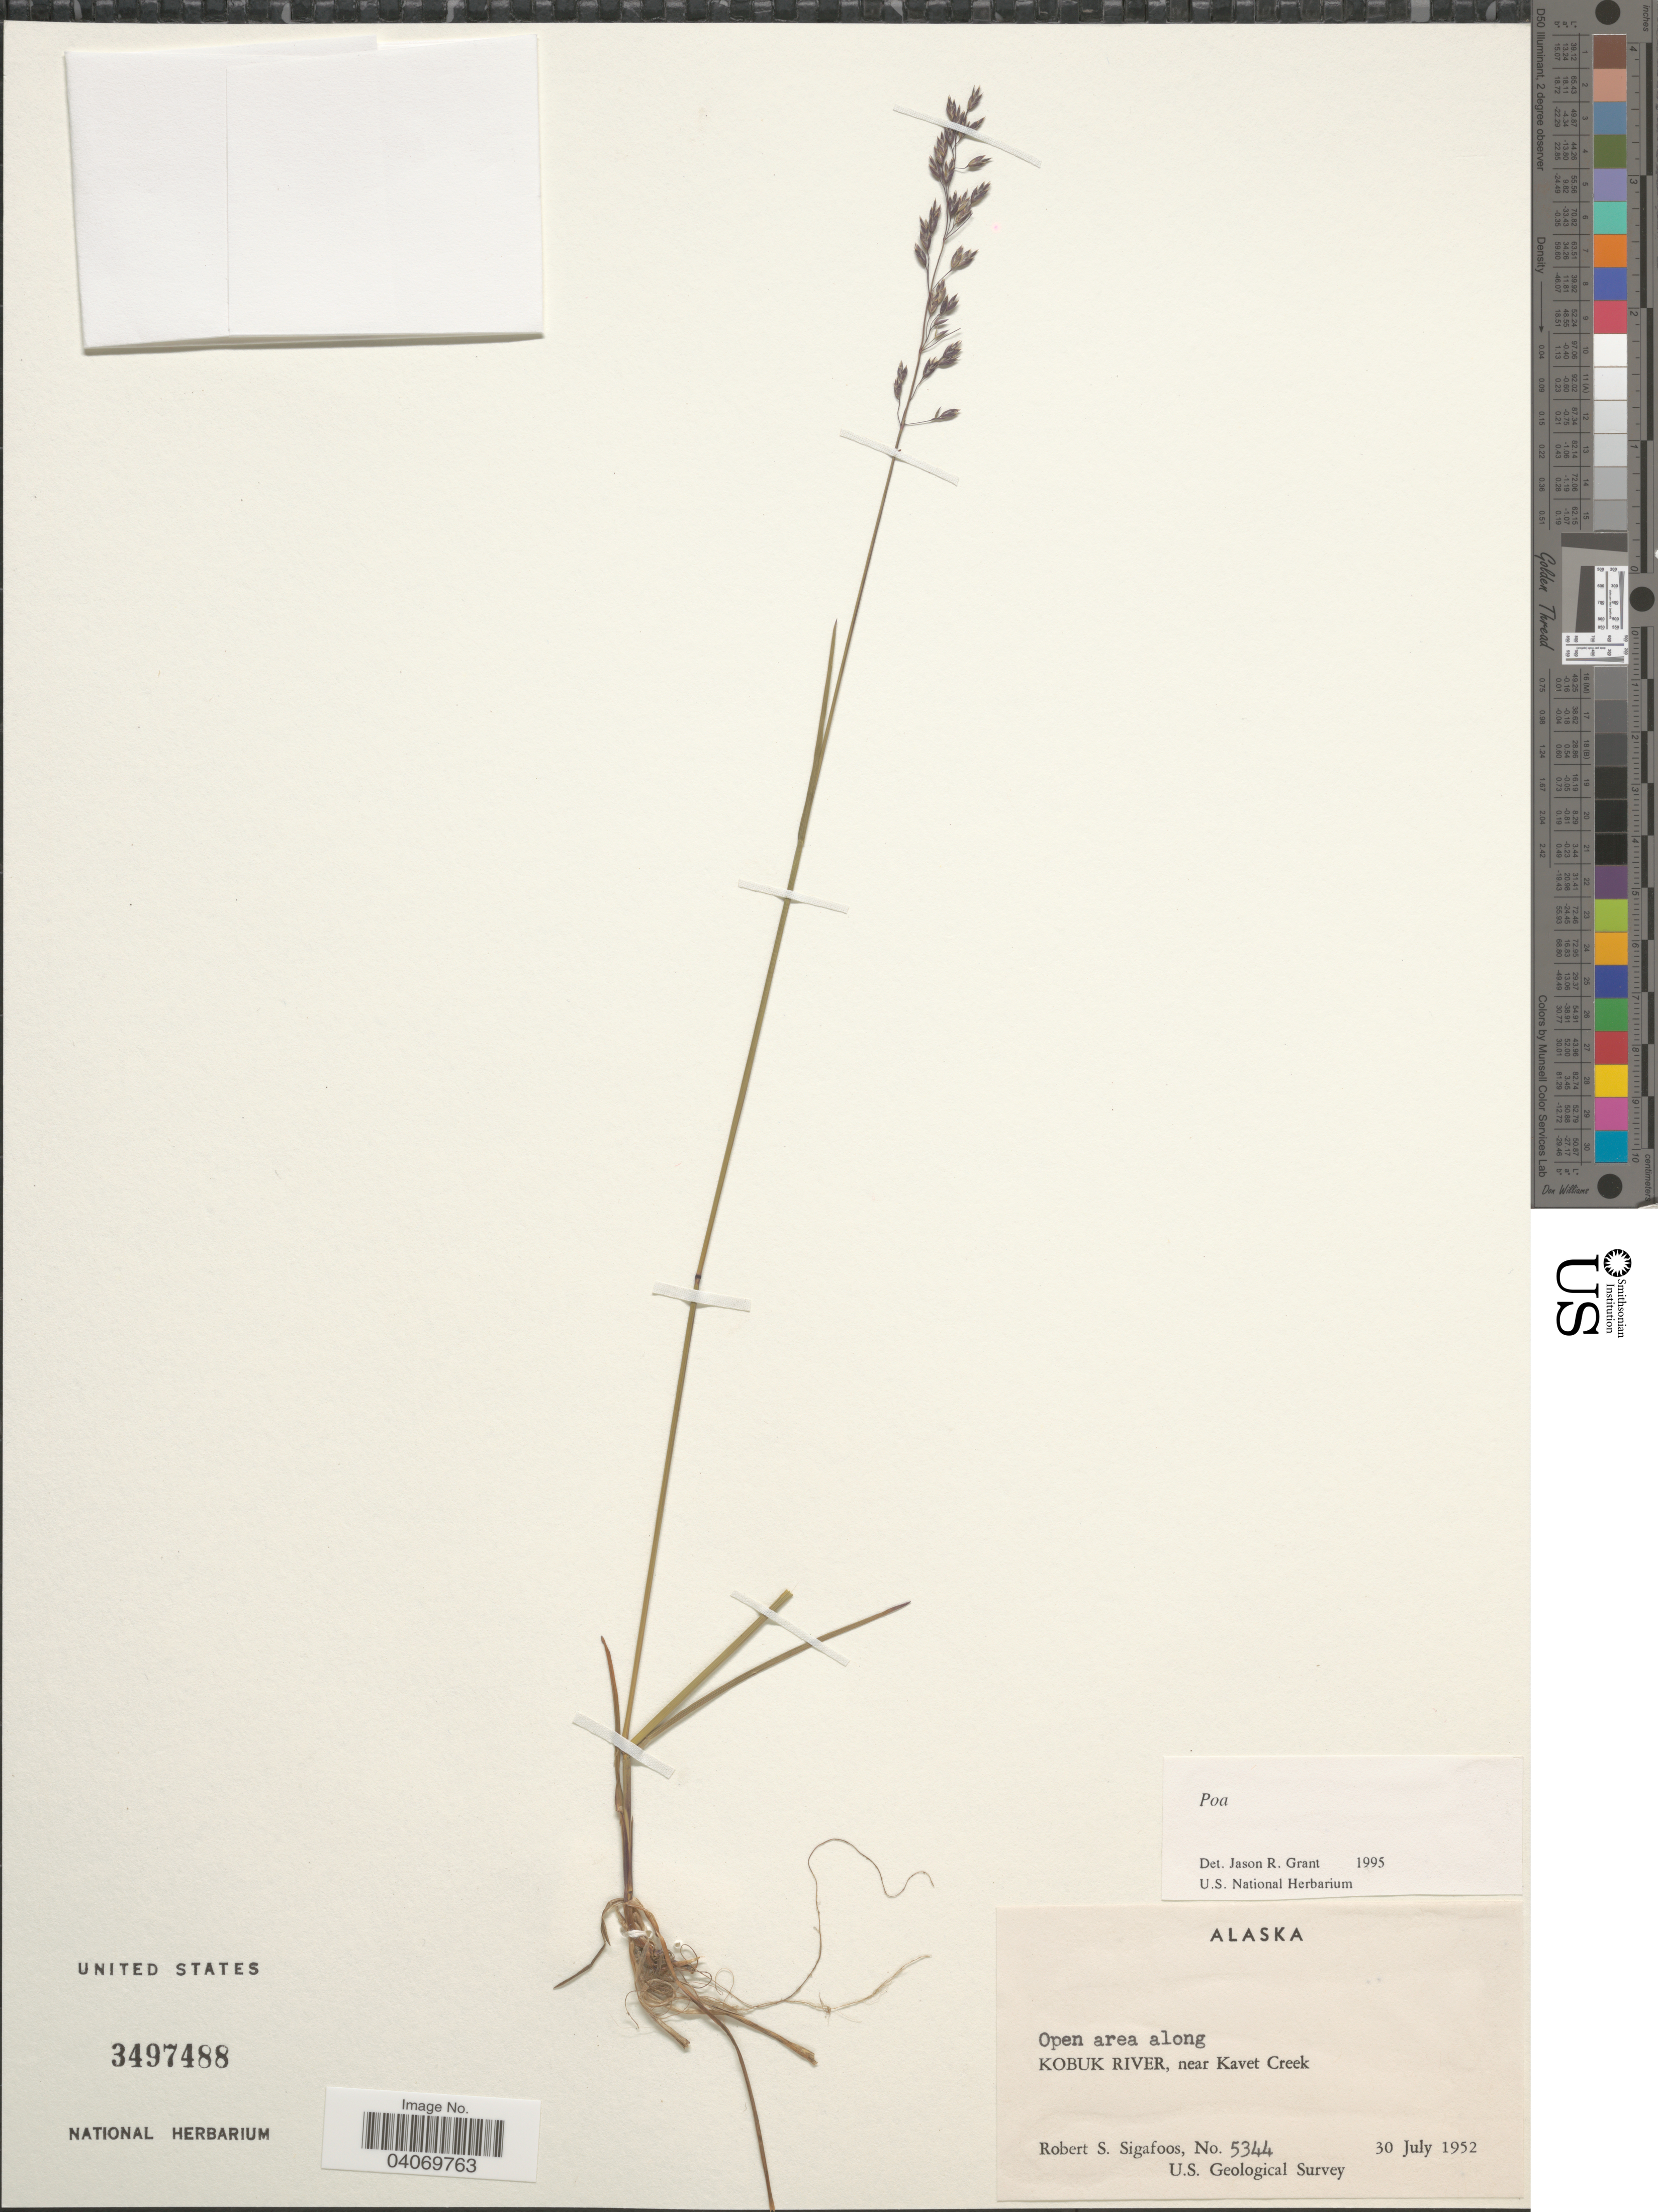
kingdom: Plantae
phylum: Tracheophyta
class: Liliopsida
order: Poales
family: Poaceae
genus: Poa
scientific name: Poa sp.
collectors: R. Sigafoos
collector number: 5344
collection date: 1952-07-30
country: United States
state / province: Alaska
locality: Open area along Kobuk River, near Kavet Creek. U.S. Geological Survey.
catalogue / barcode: US 3497488